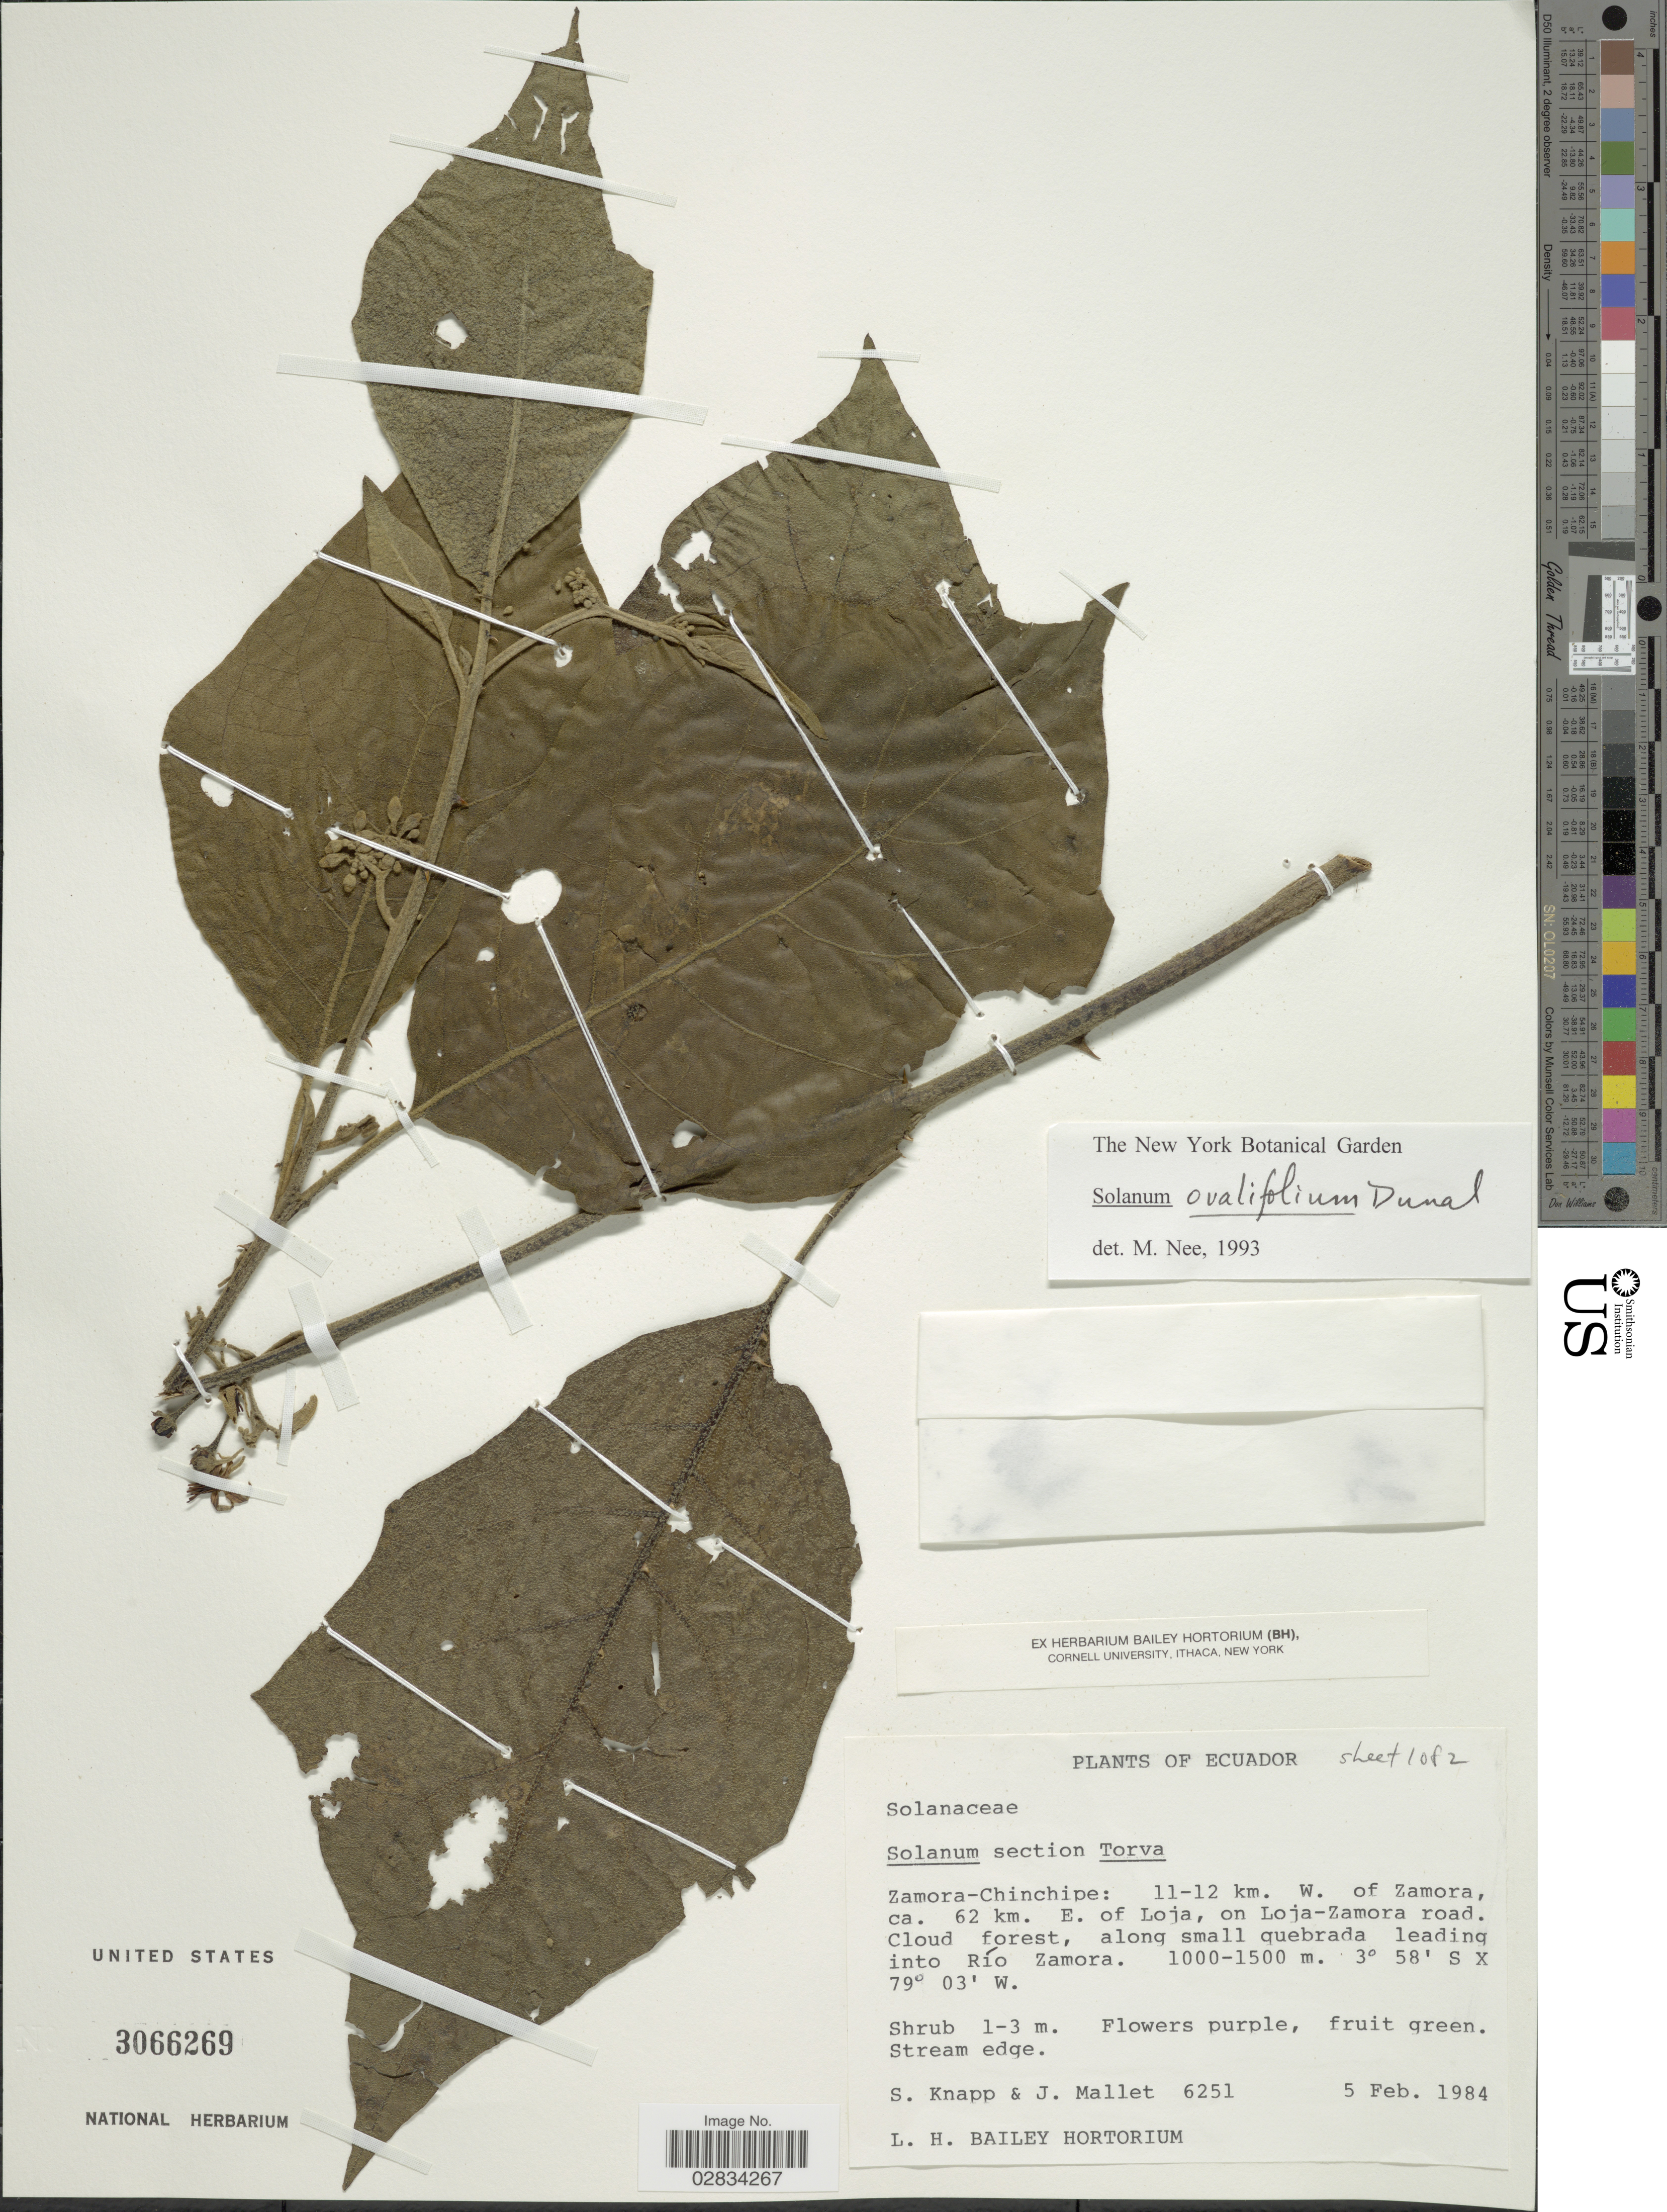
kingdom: Plantae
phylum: Tracheophyta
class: Magnoliopsida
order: Solanales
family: Solanaceae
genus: Solanum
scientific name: Solanum ovalifolium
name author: Dunal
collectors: S. Knapp & J. Mallet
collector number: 6251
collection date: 1984-02-05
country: Ecuador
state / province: Zamora-Chinchipe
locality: Zamora-Chinchipe: 11-12 km. W. of Zamora, ca. 62 km. E. of Loja, on Loja-Zamora road. Cloud forest, along small quebrada leading into Río Zamora.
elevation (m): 1000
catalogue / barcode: US 3066269